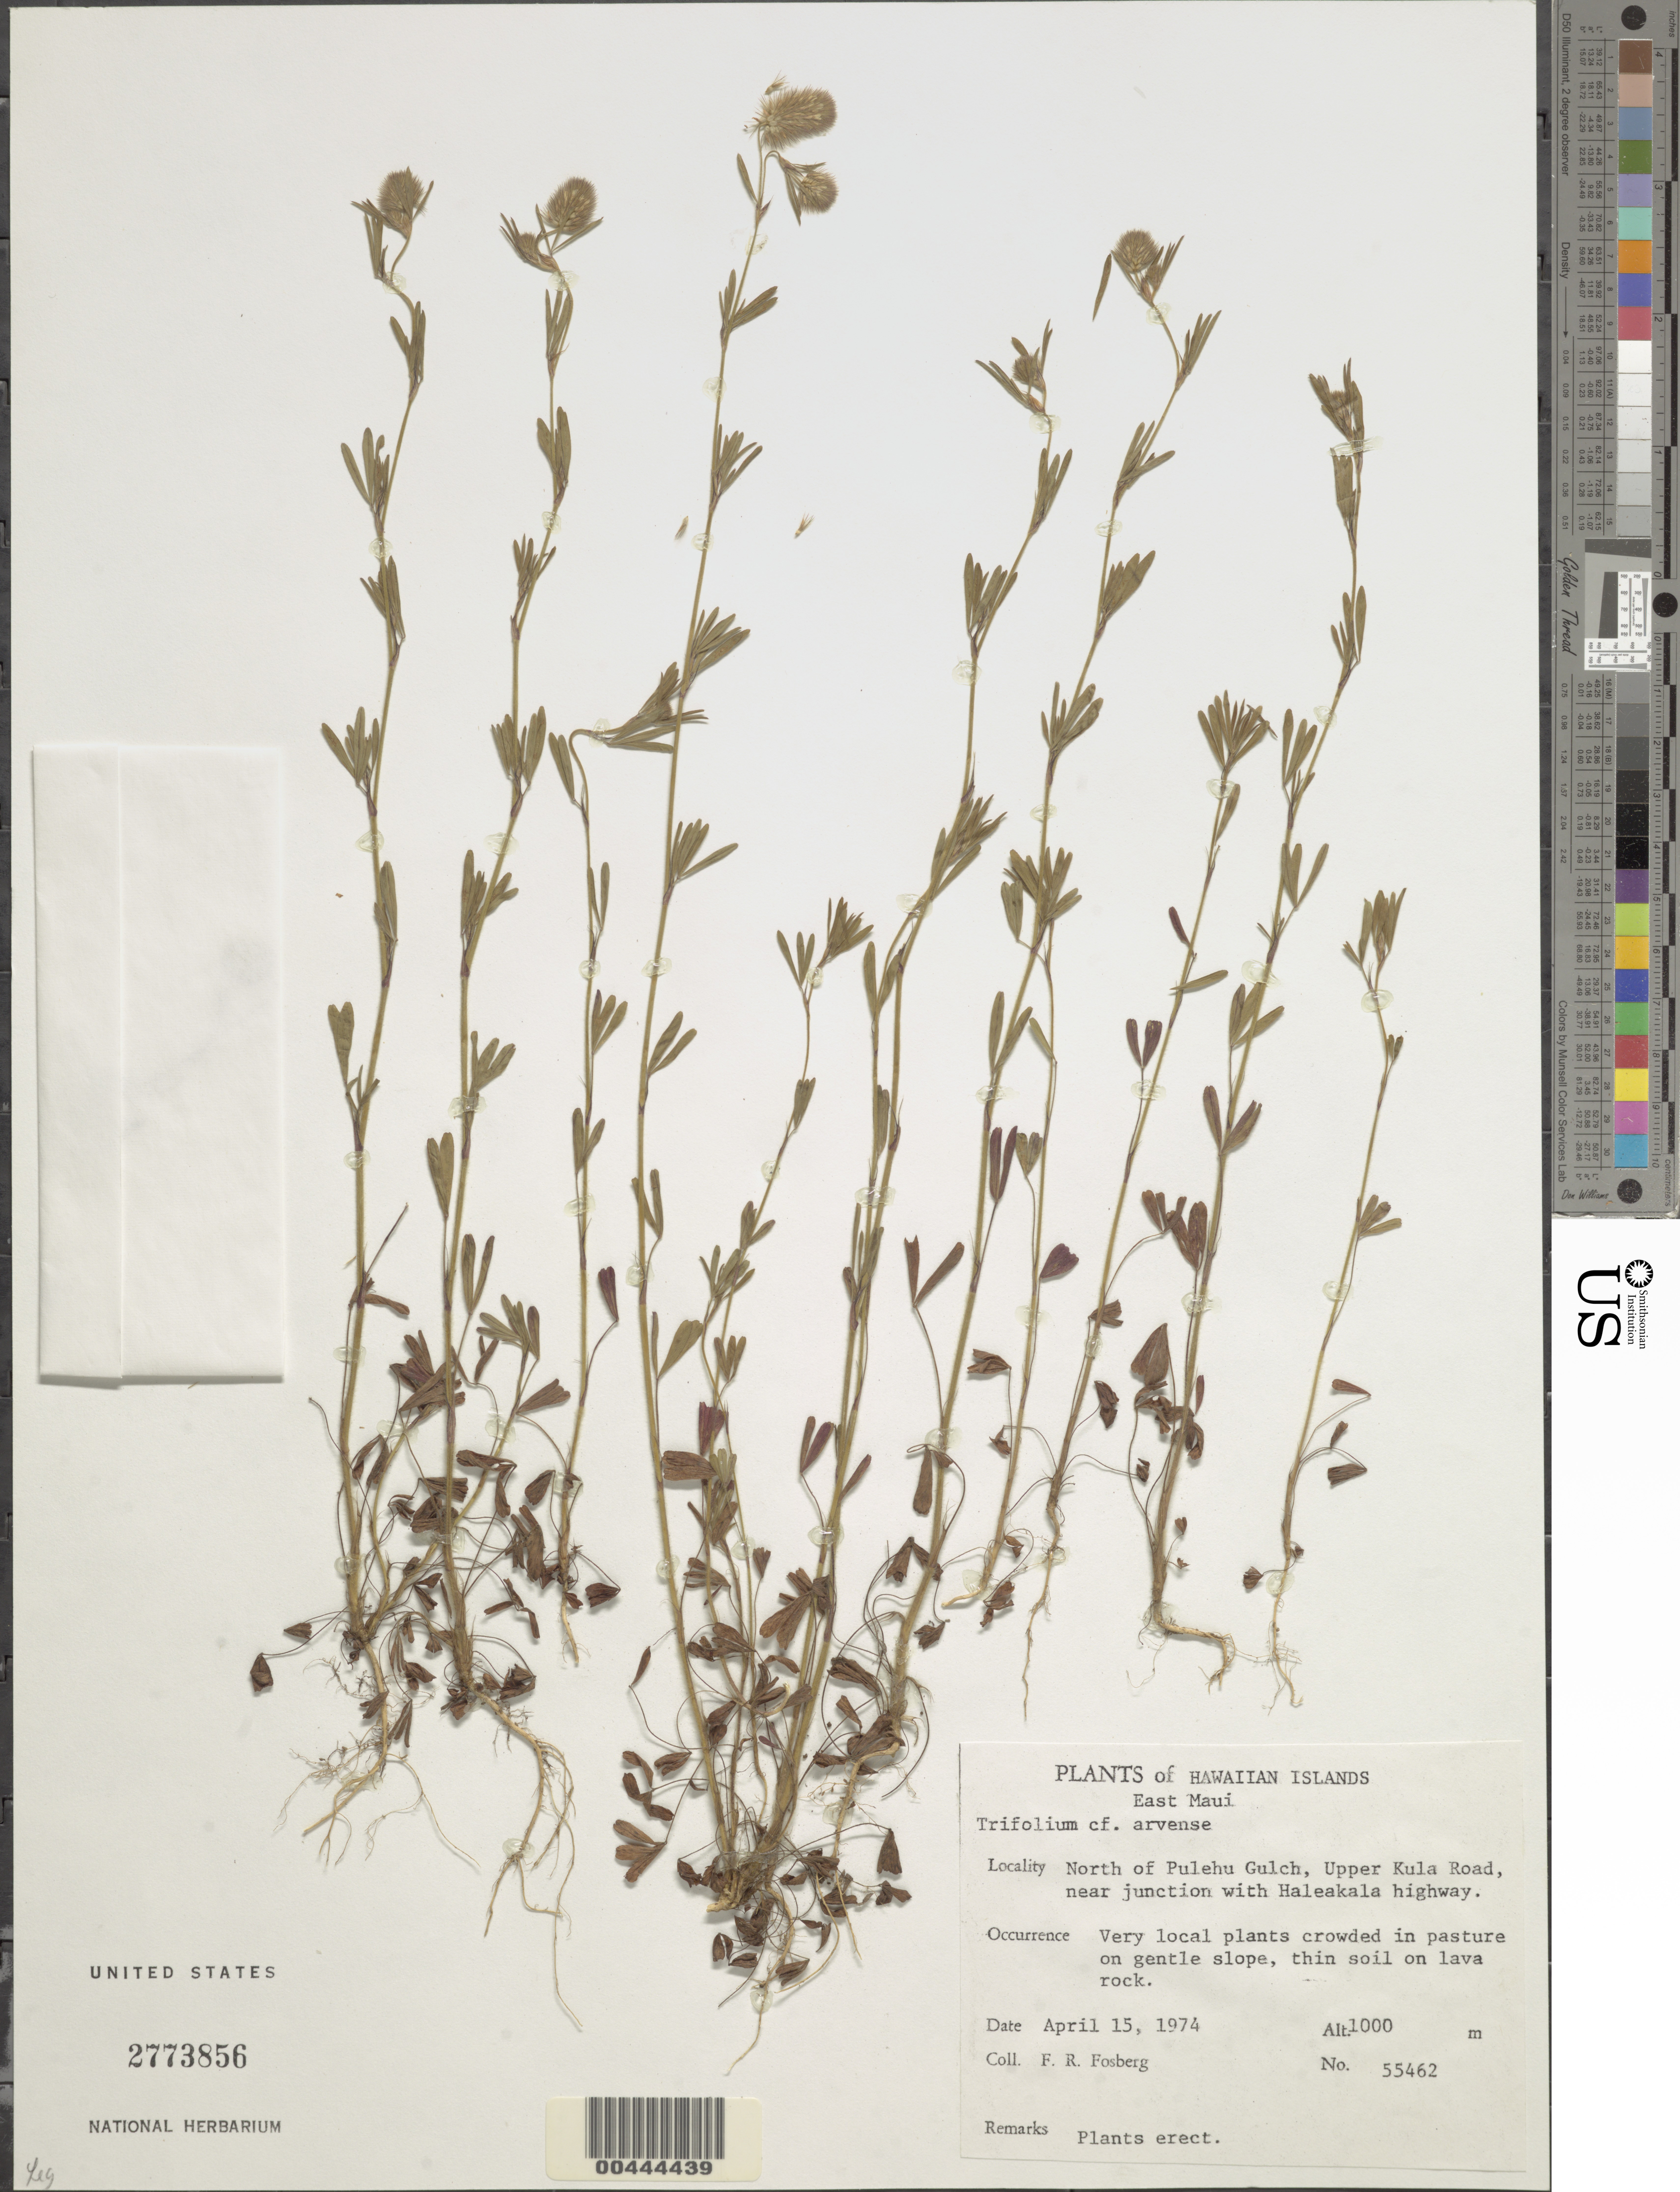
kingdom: Plantae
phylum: Tracheophyta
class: Magnoliopsida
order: Fabales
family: Fabaceae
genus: Trifolium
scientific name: Trifolium arvense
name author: L.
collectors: F. R. Fosberg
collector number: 55462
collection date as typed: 15 Apr 1974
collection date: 1974-04-15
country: United States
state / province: Hawaii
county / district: Maui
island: Maui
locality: East Maui: North of Pulehu Gulch, Upper Kula Road, near junction with Haleakala highway.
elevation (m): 1000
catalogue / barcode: US 2773856